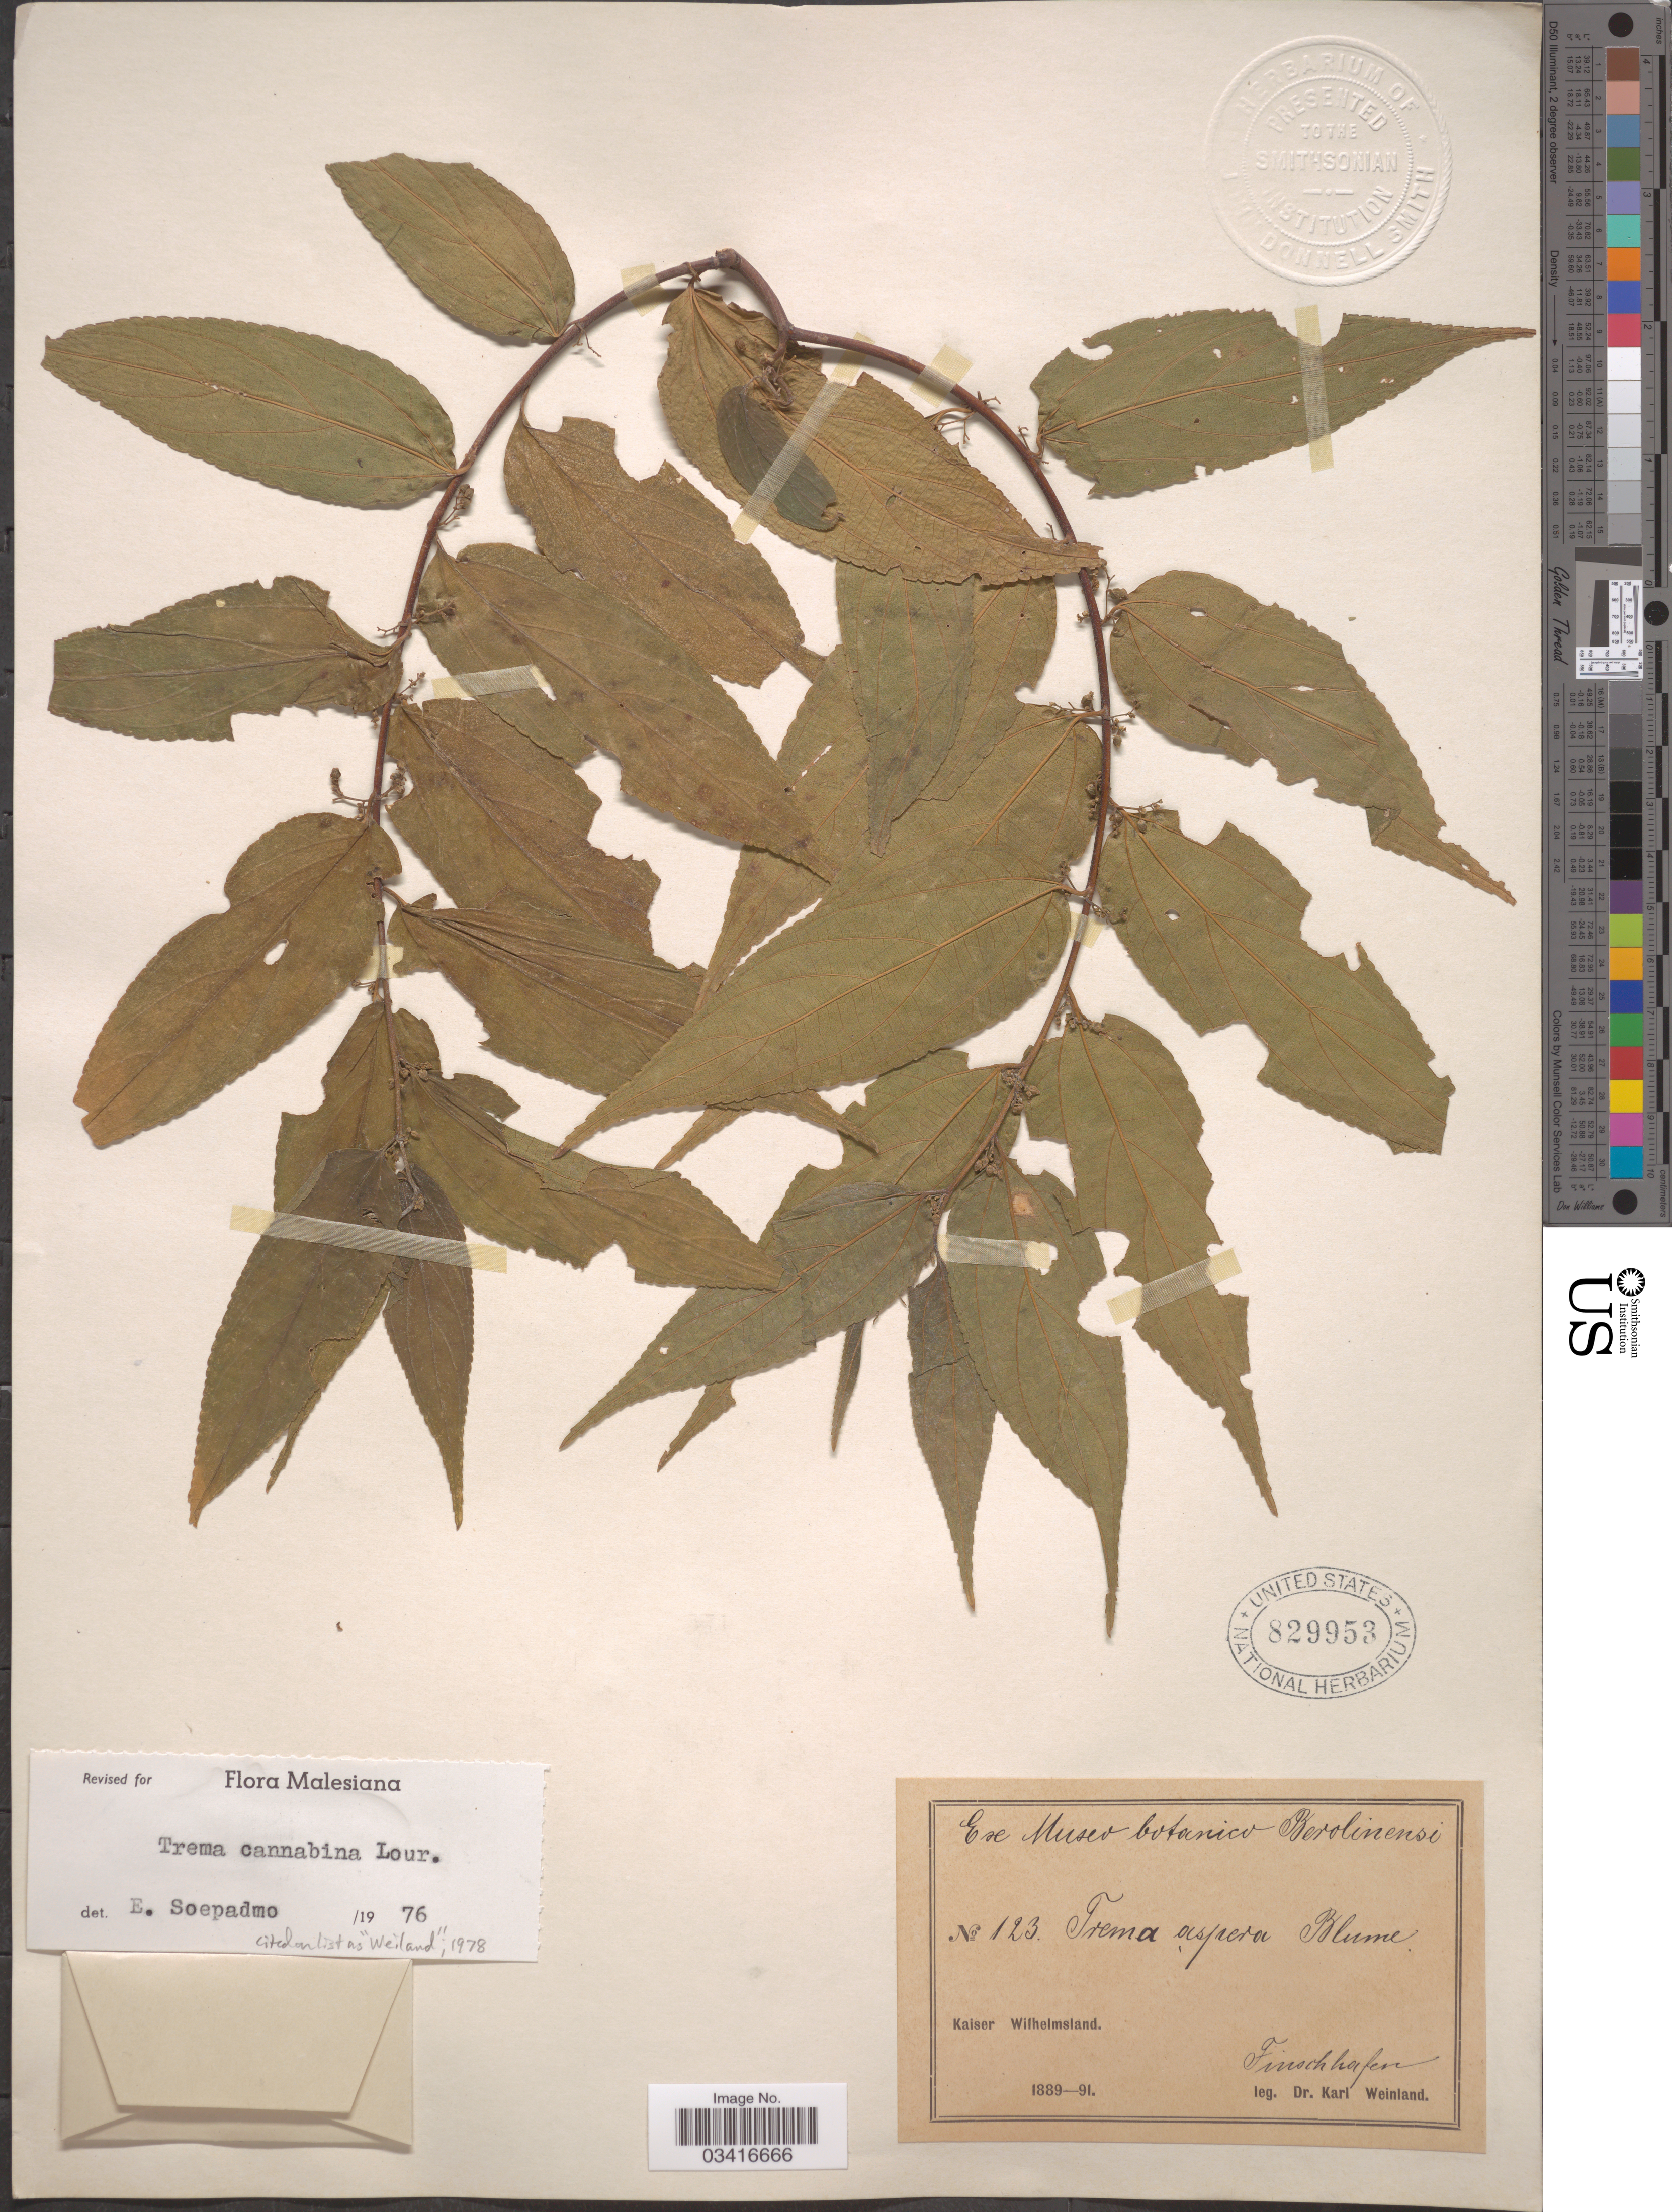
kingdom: Plantae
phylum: Tracheophyta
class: Magnoliopsida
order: Rosales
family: Cannabaceae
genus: Trema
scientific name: Trema cannabina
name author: Lour.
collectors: K. Weinland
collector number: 123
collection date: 1889/1891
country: Papua New Guinea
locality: Kaiser Wilhelmsland. Finschhafen.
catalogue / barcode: US 829953